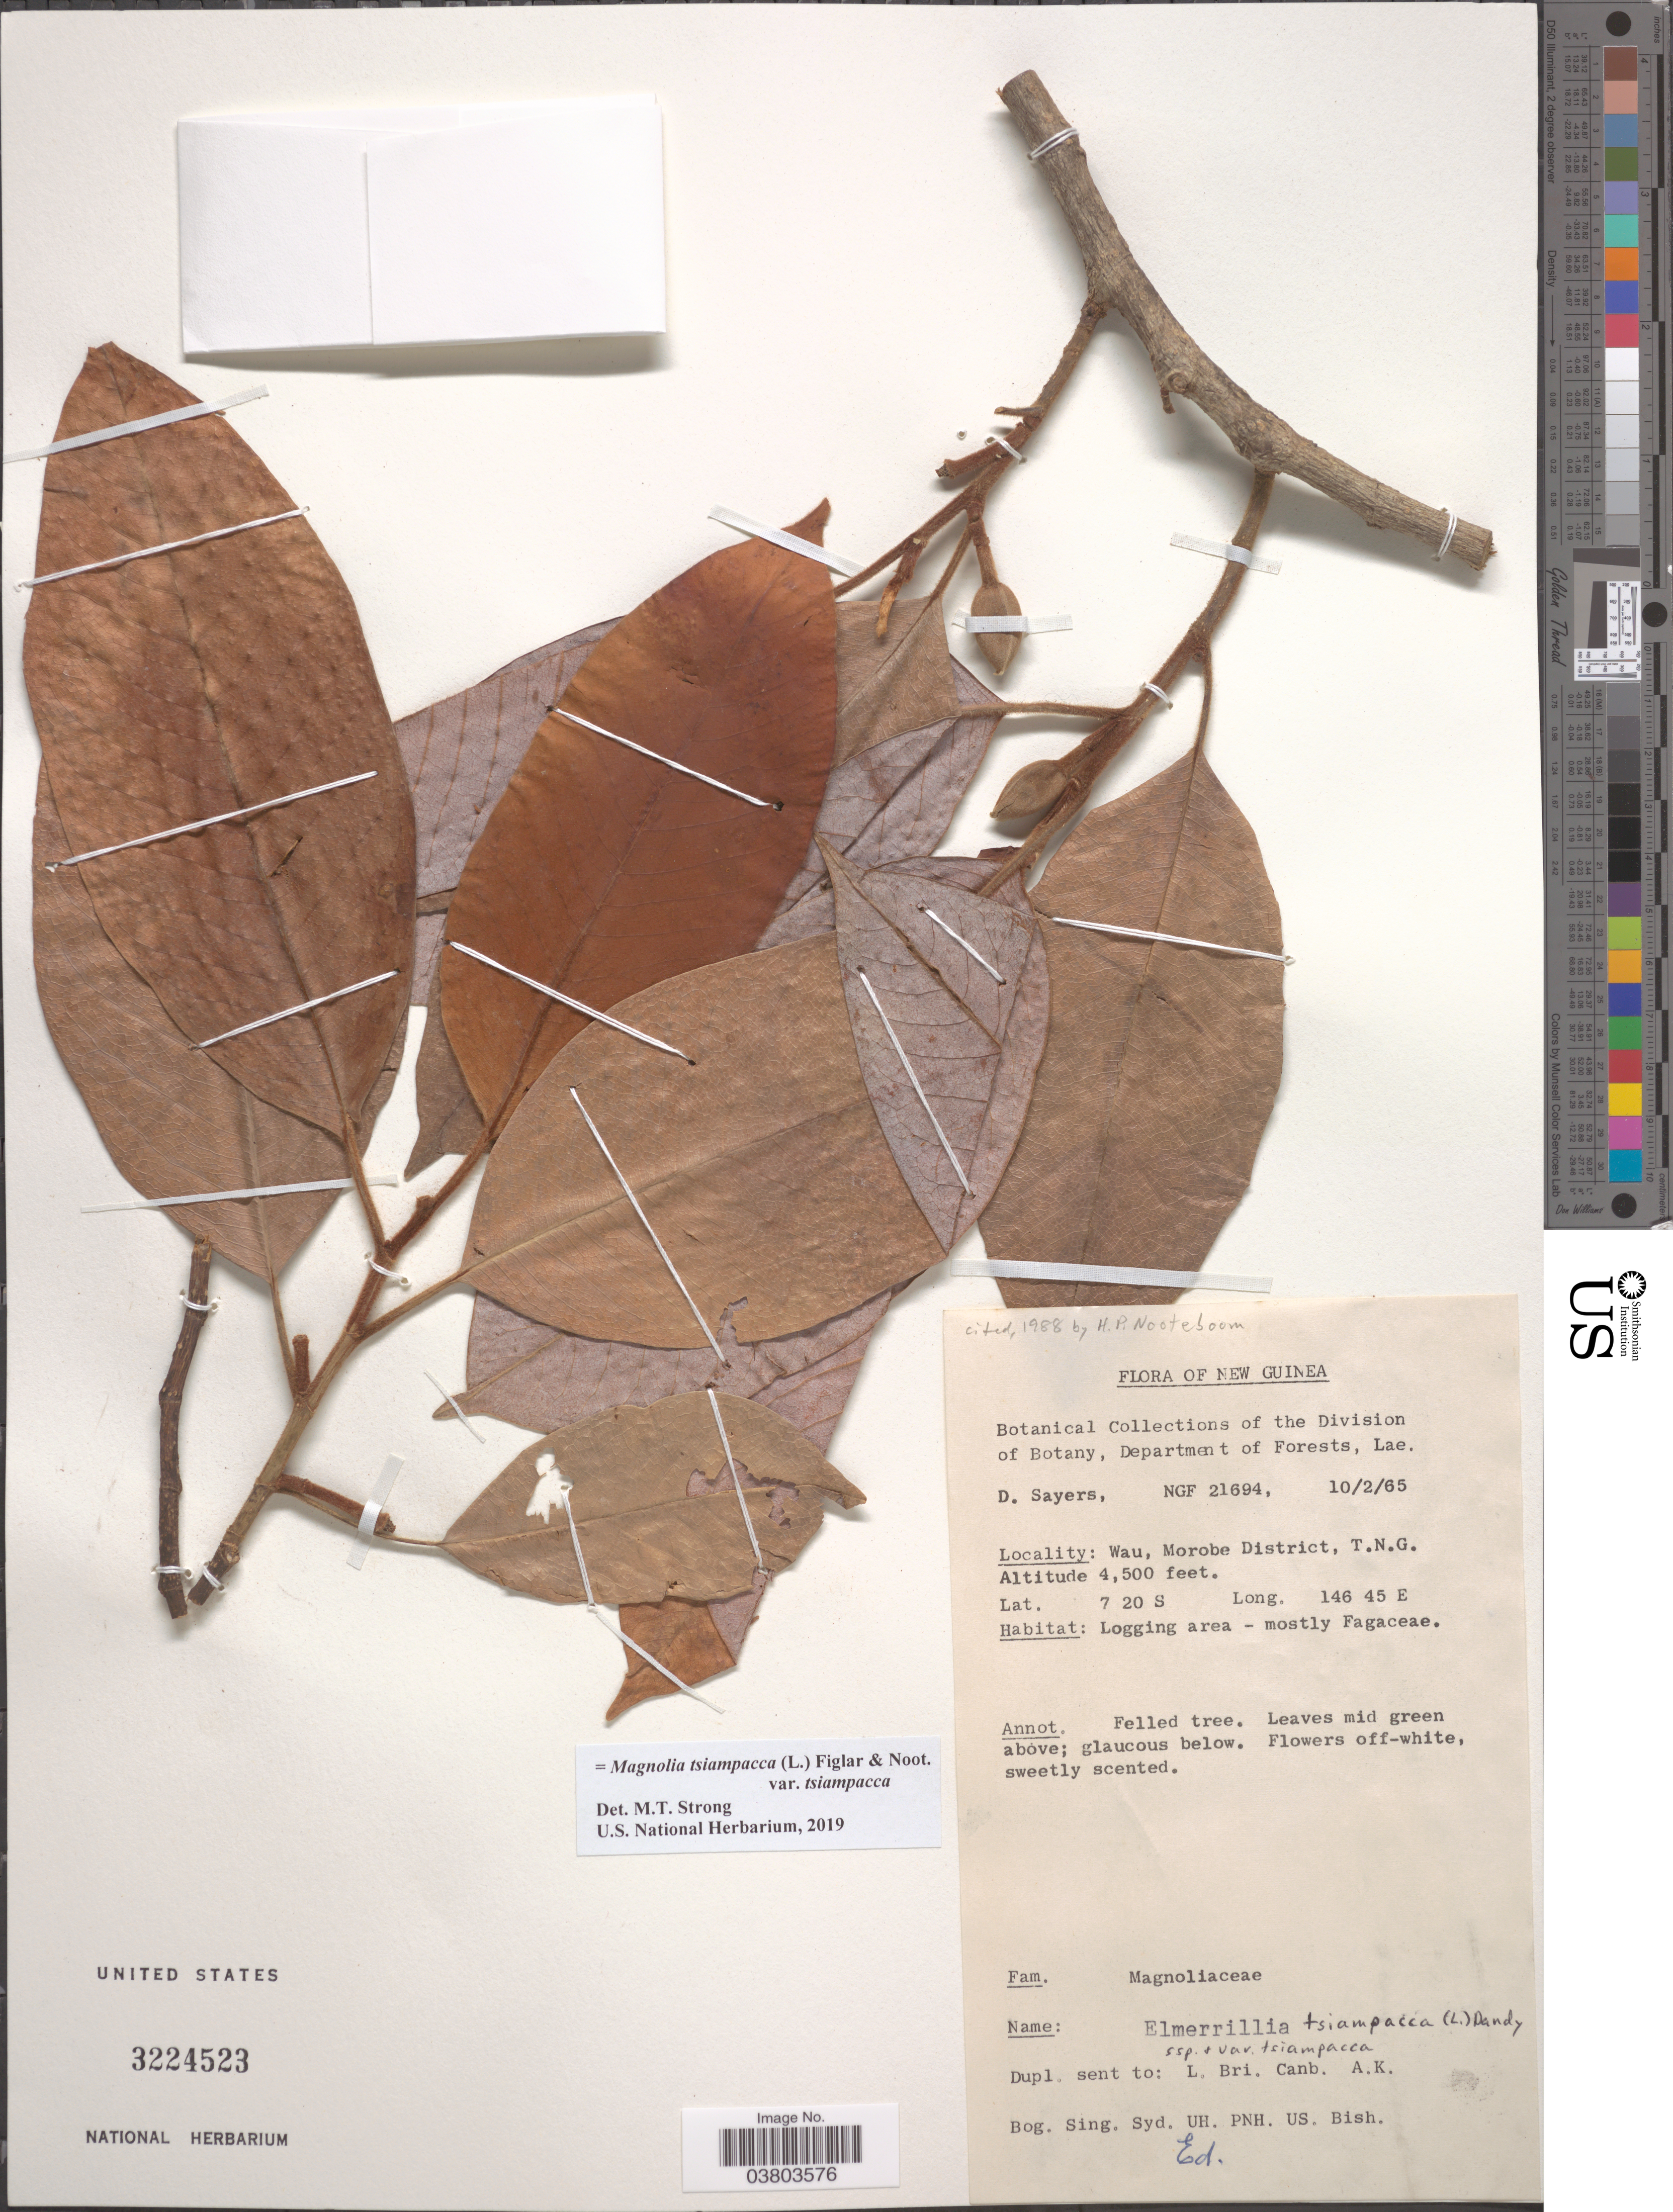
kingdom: Plantae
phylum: Tracheophyta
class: Magnoliopsida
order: Magnoliales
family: Magnoliaceae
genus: Magnolia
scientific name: Magnolia tsiampacca var. tsiampacca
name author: (L.) Figlar & Noot.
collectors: D. Sayers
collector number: NGF 21694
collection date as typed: Transcribed d/m/y: 10/2/65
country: Papua New Guinea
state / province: Morobe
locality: New Guinea. Wau, Morobe District, T.N.G.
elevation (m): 1372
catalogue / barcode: US 3224523